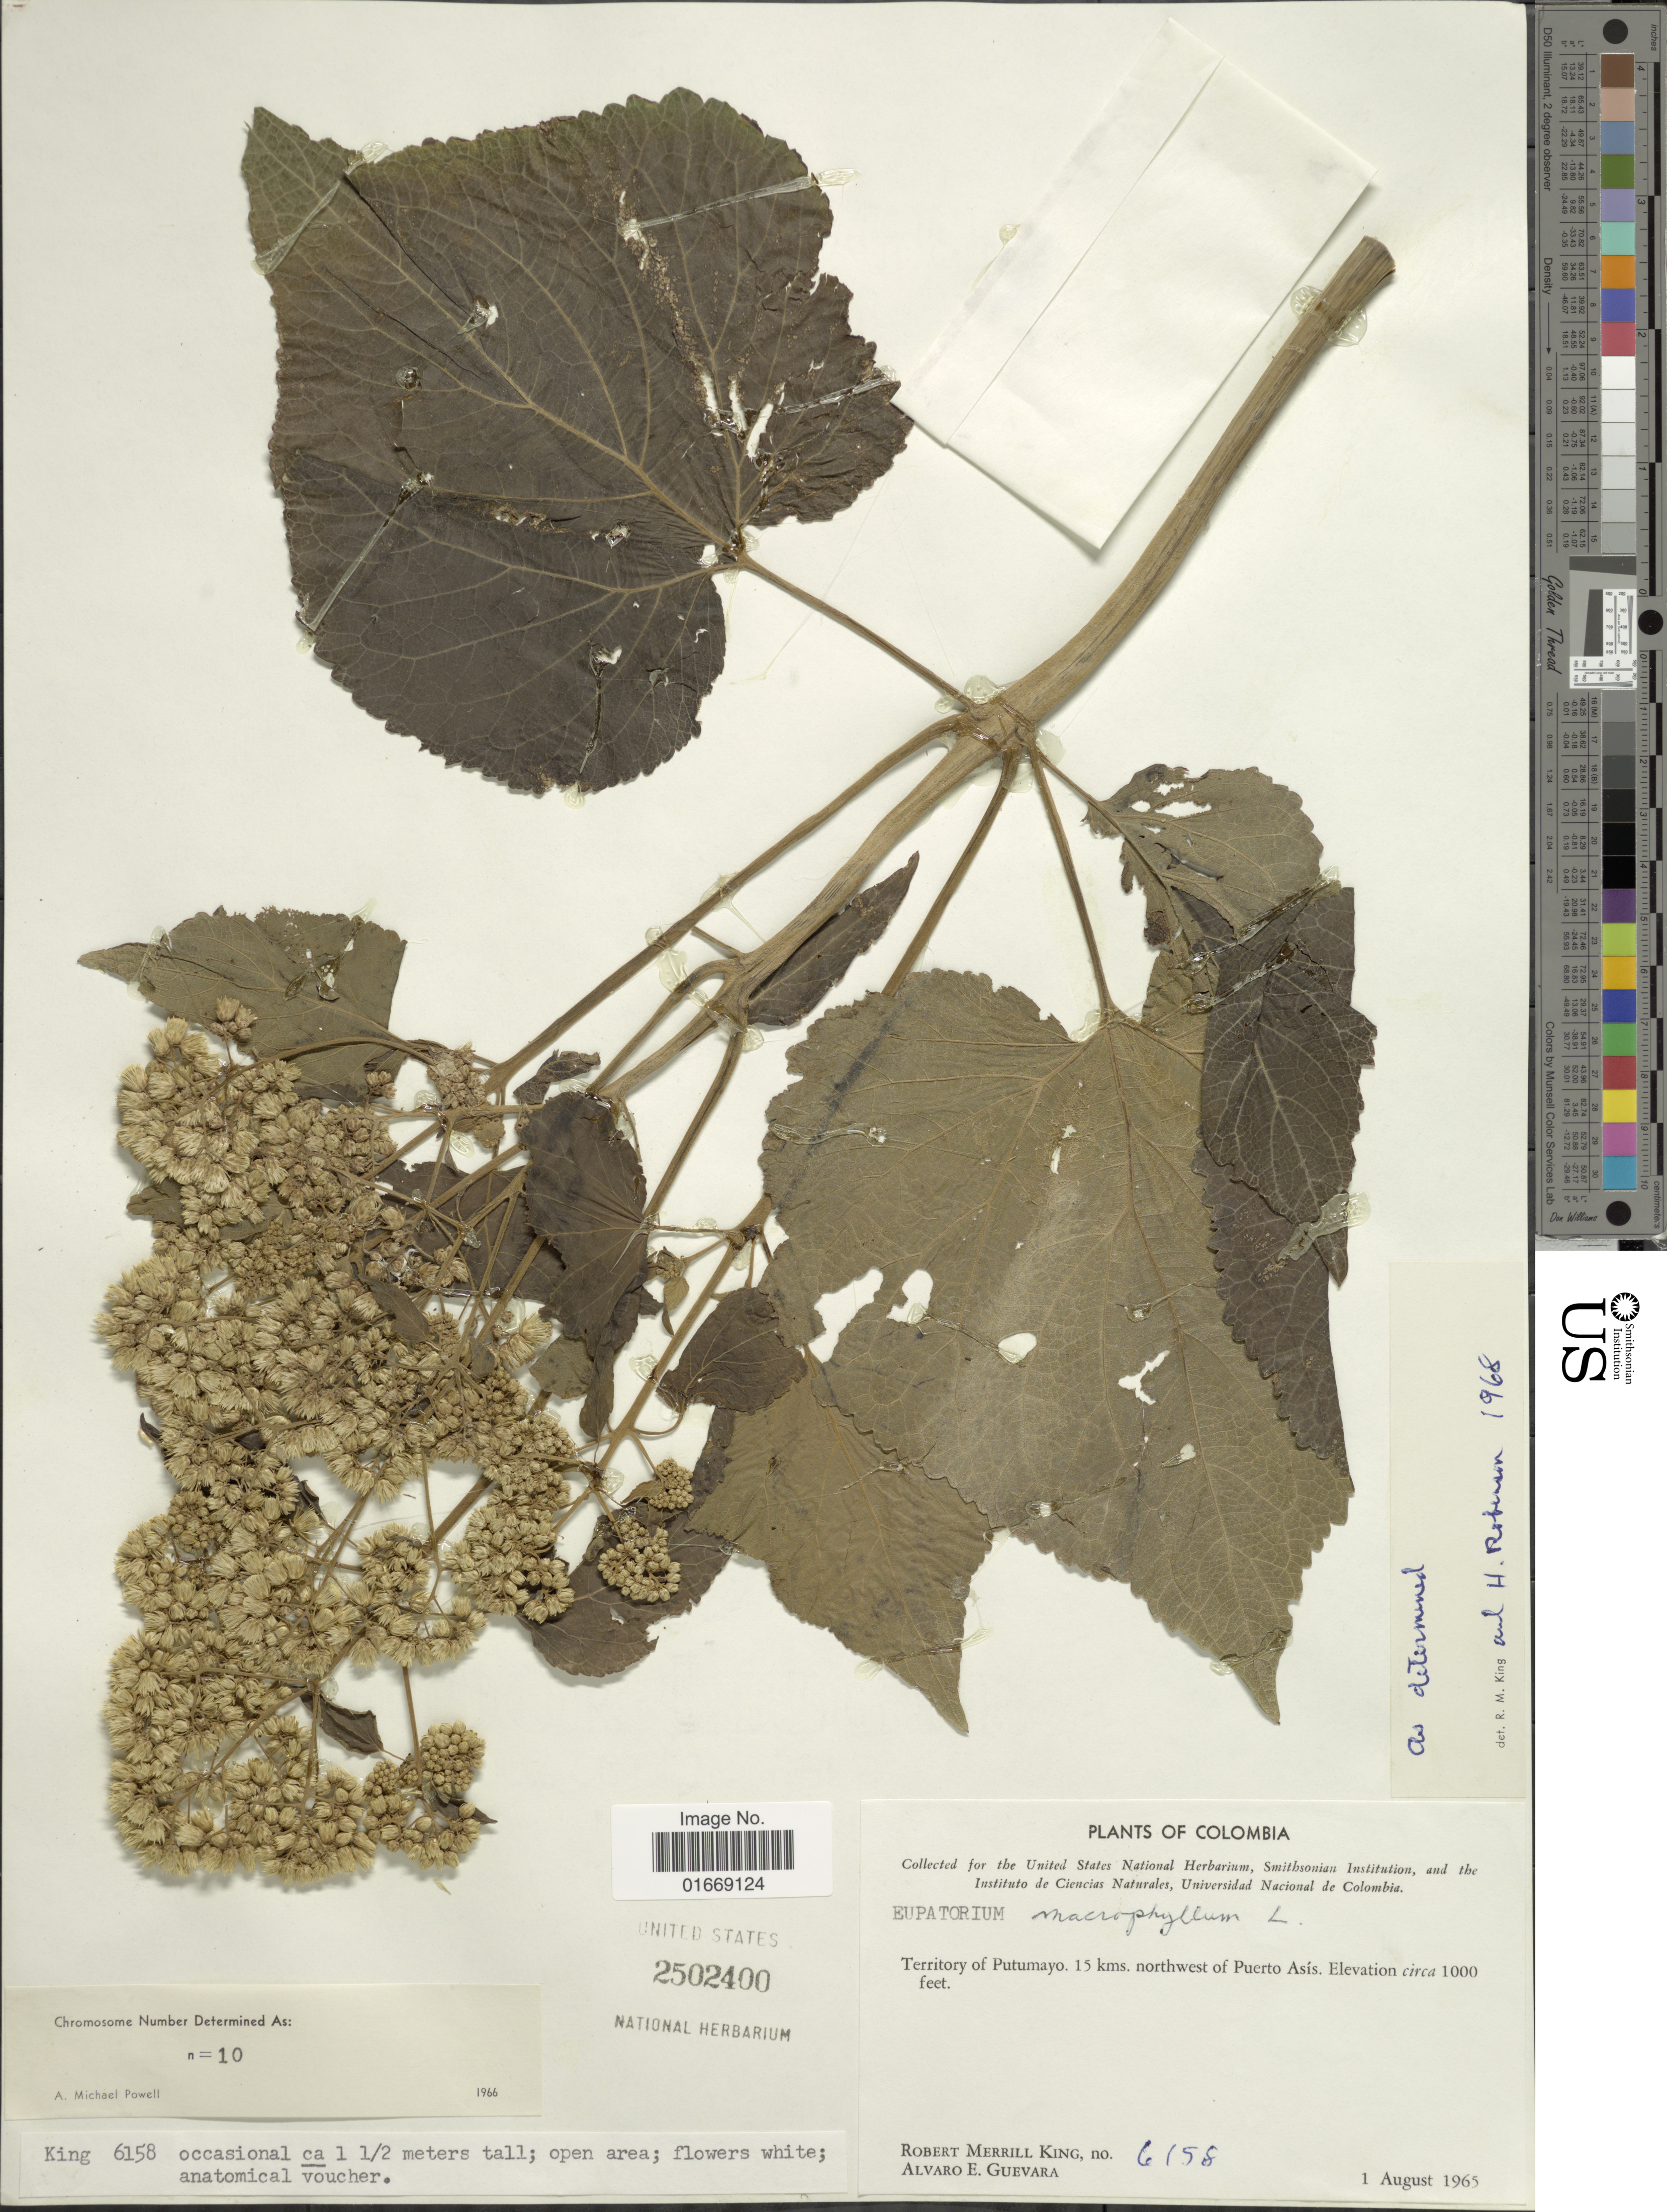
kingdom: Plantae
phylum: Tracheophyta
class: Magnoliopsida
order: Asterales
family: Asteraceae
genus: Hebeclinium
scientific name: Hebeclinium macrophyllum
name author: (L.) DC.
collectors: R. M. King & A. E. Guevara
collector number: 6158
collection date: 1965-08-01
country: Colombia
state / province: Putumayo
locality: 15 kms northwest of Puerto Asis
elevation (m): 305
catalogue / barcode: US 2502400